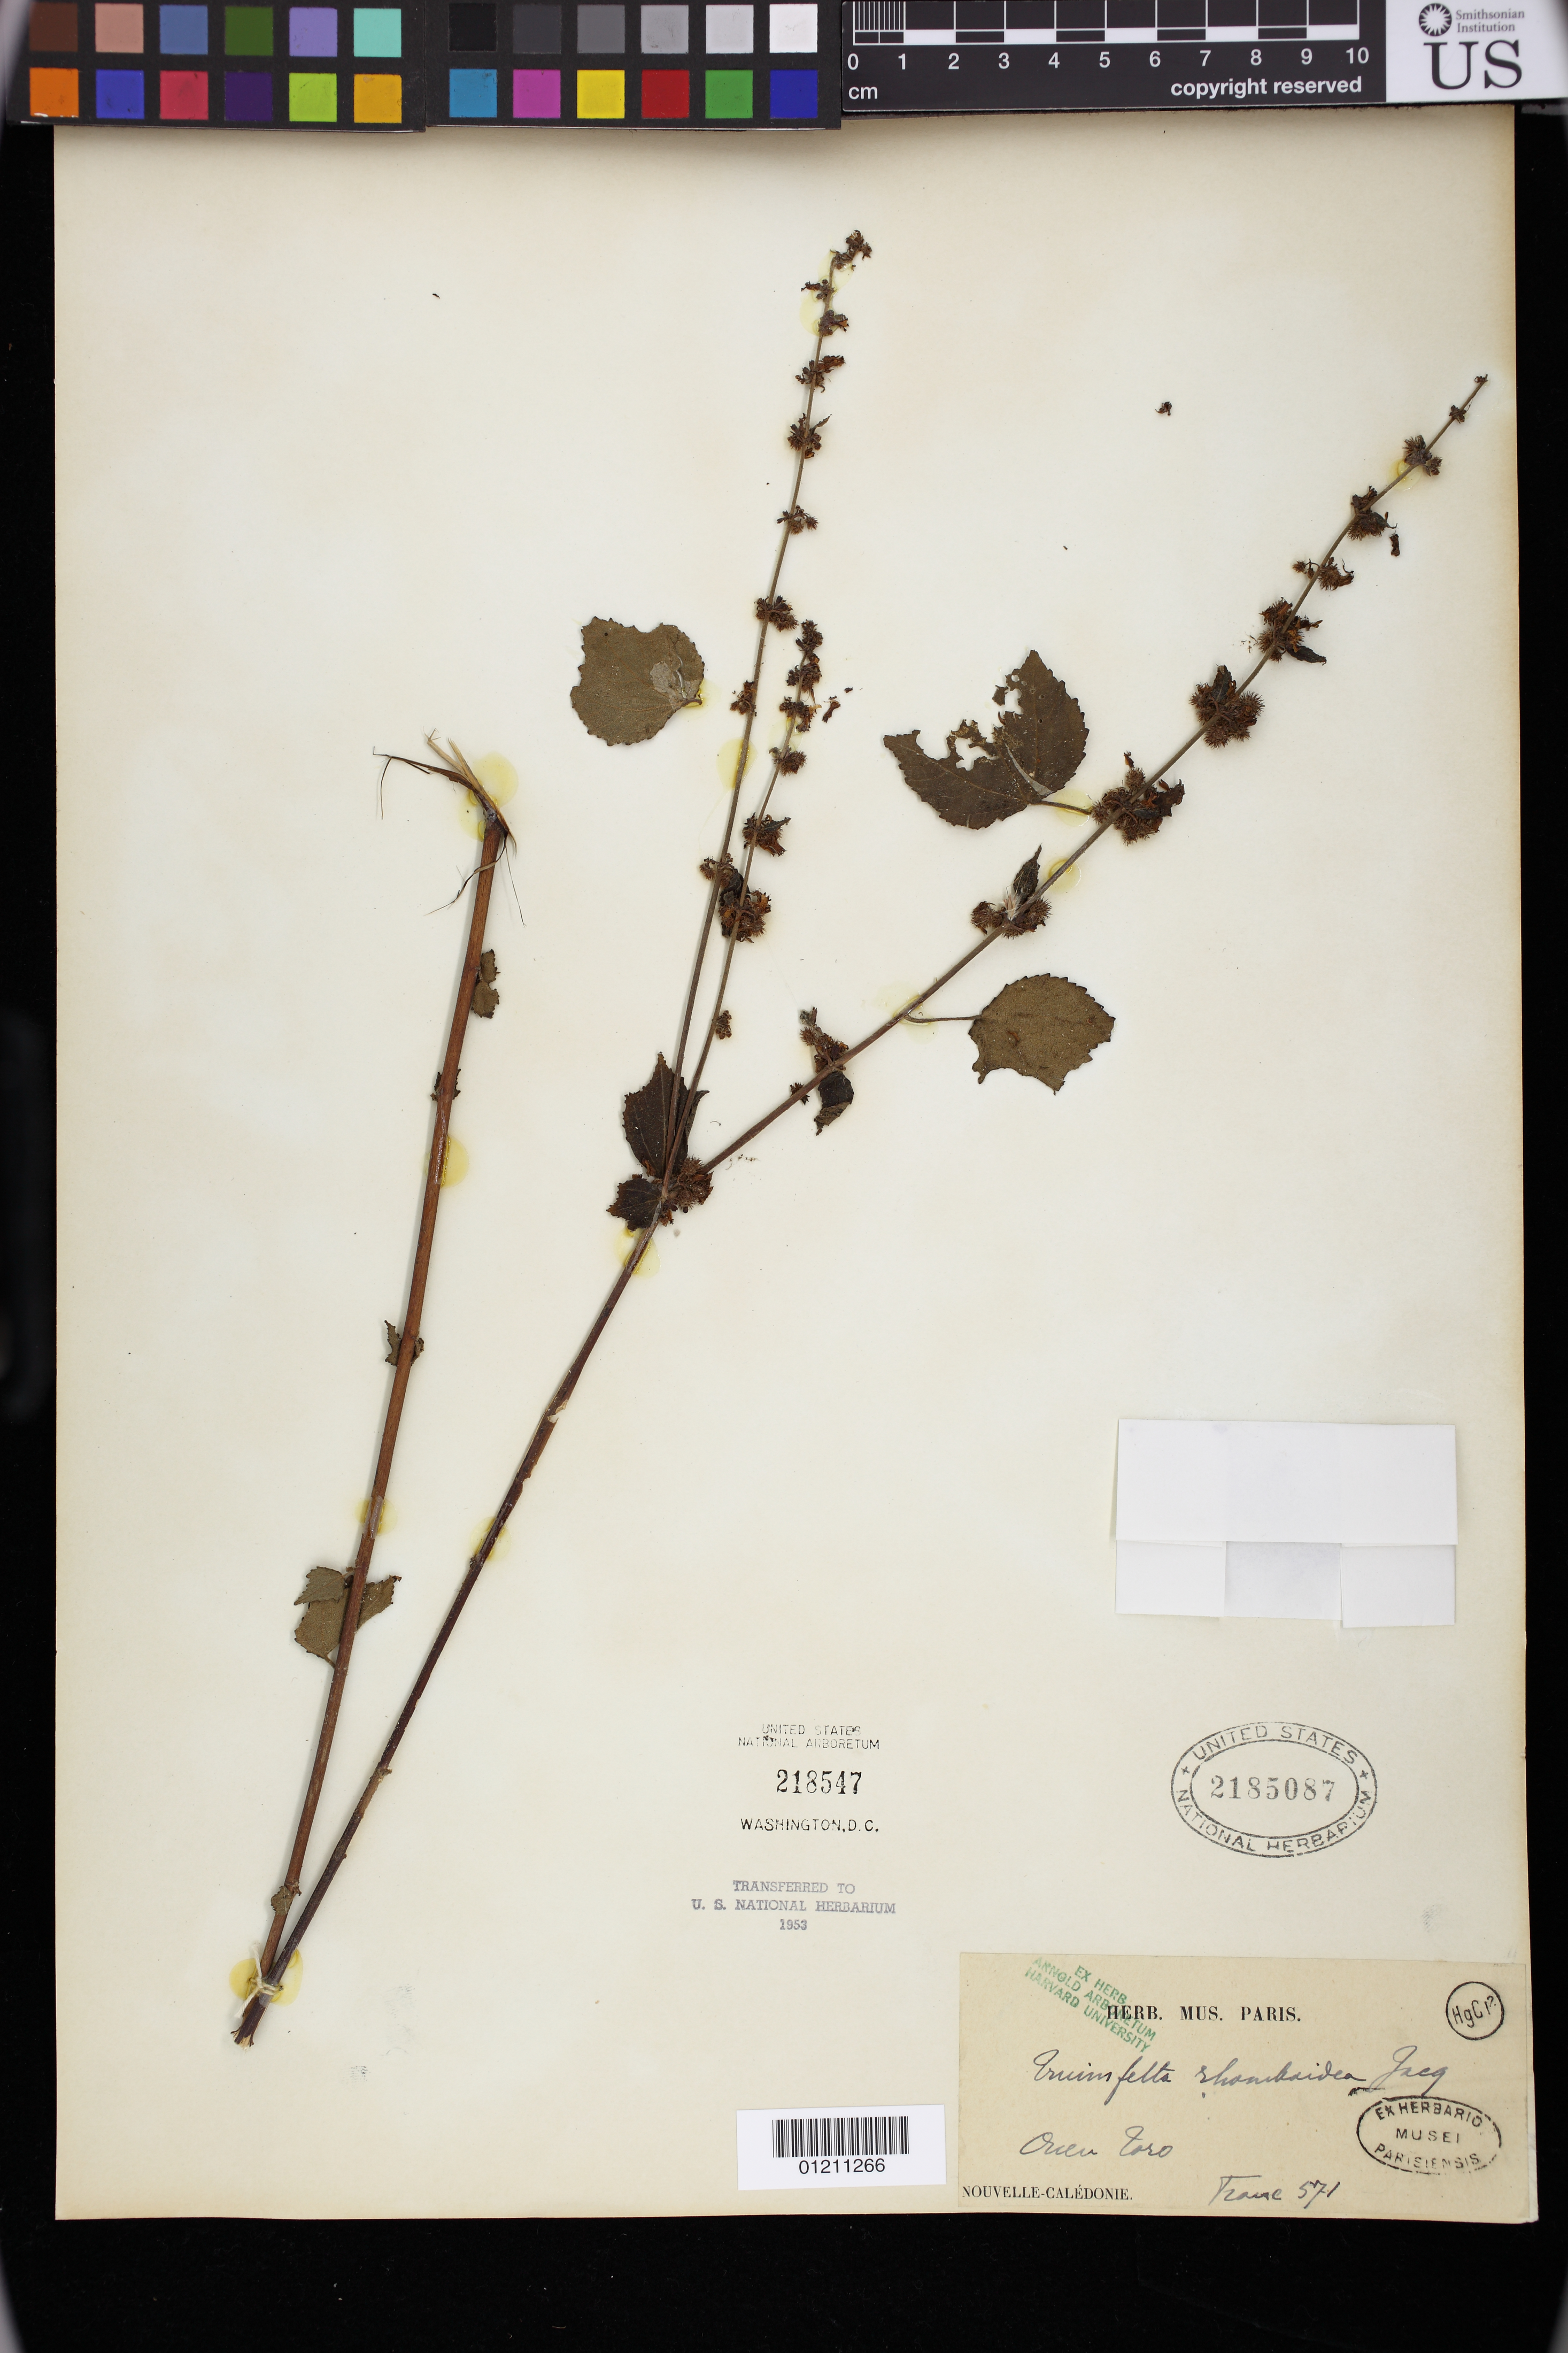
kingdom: Plantae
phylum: Tracheophyta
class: Magnoliopsida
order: Malvales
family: Malvaceae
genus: Triumfetta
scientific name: Triumfetta rhomboidea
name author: Jacq.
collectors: I. Franc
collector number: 571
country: New Caledonia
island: New Caledonia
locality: Nouvelle-Caledonie: Ouen Toro.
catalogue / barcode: US 2185087